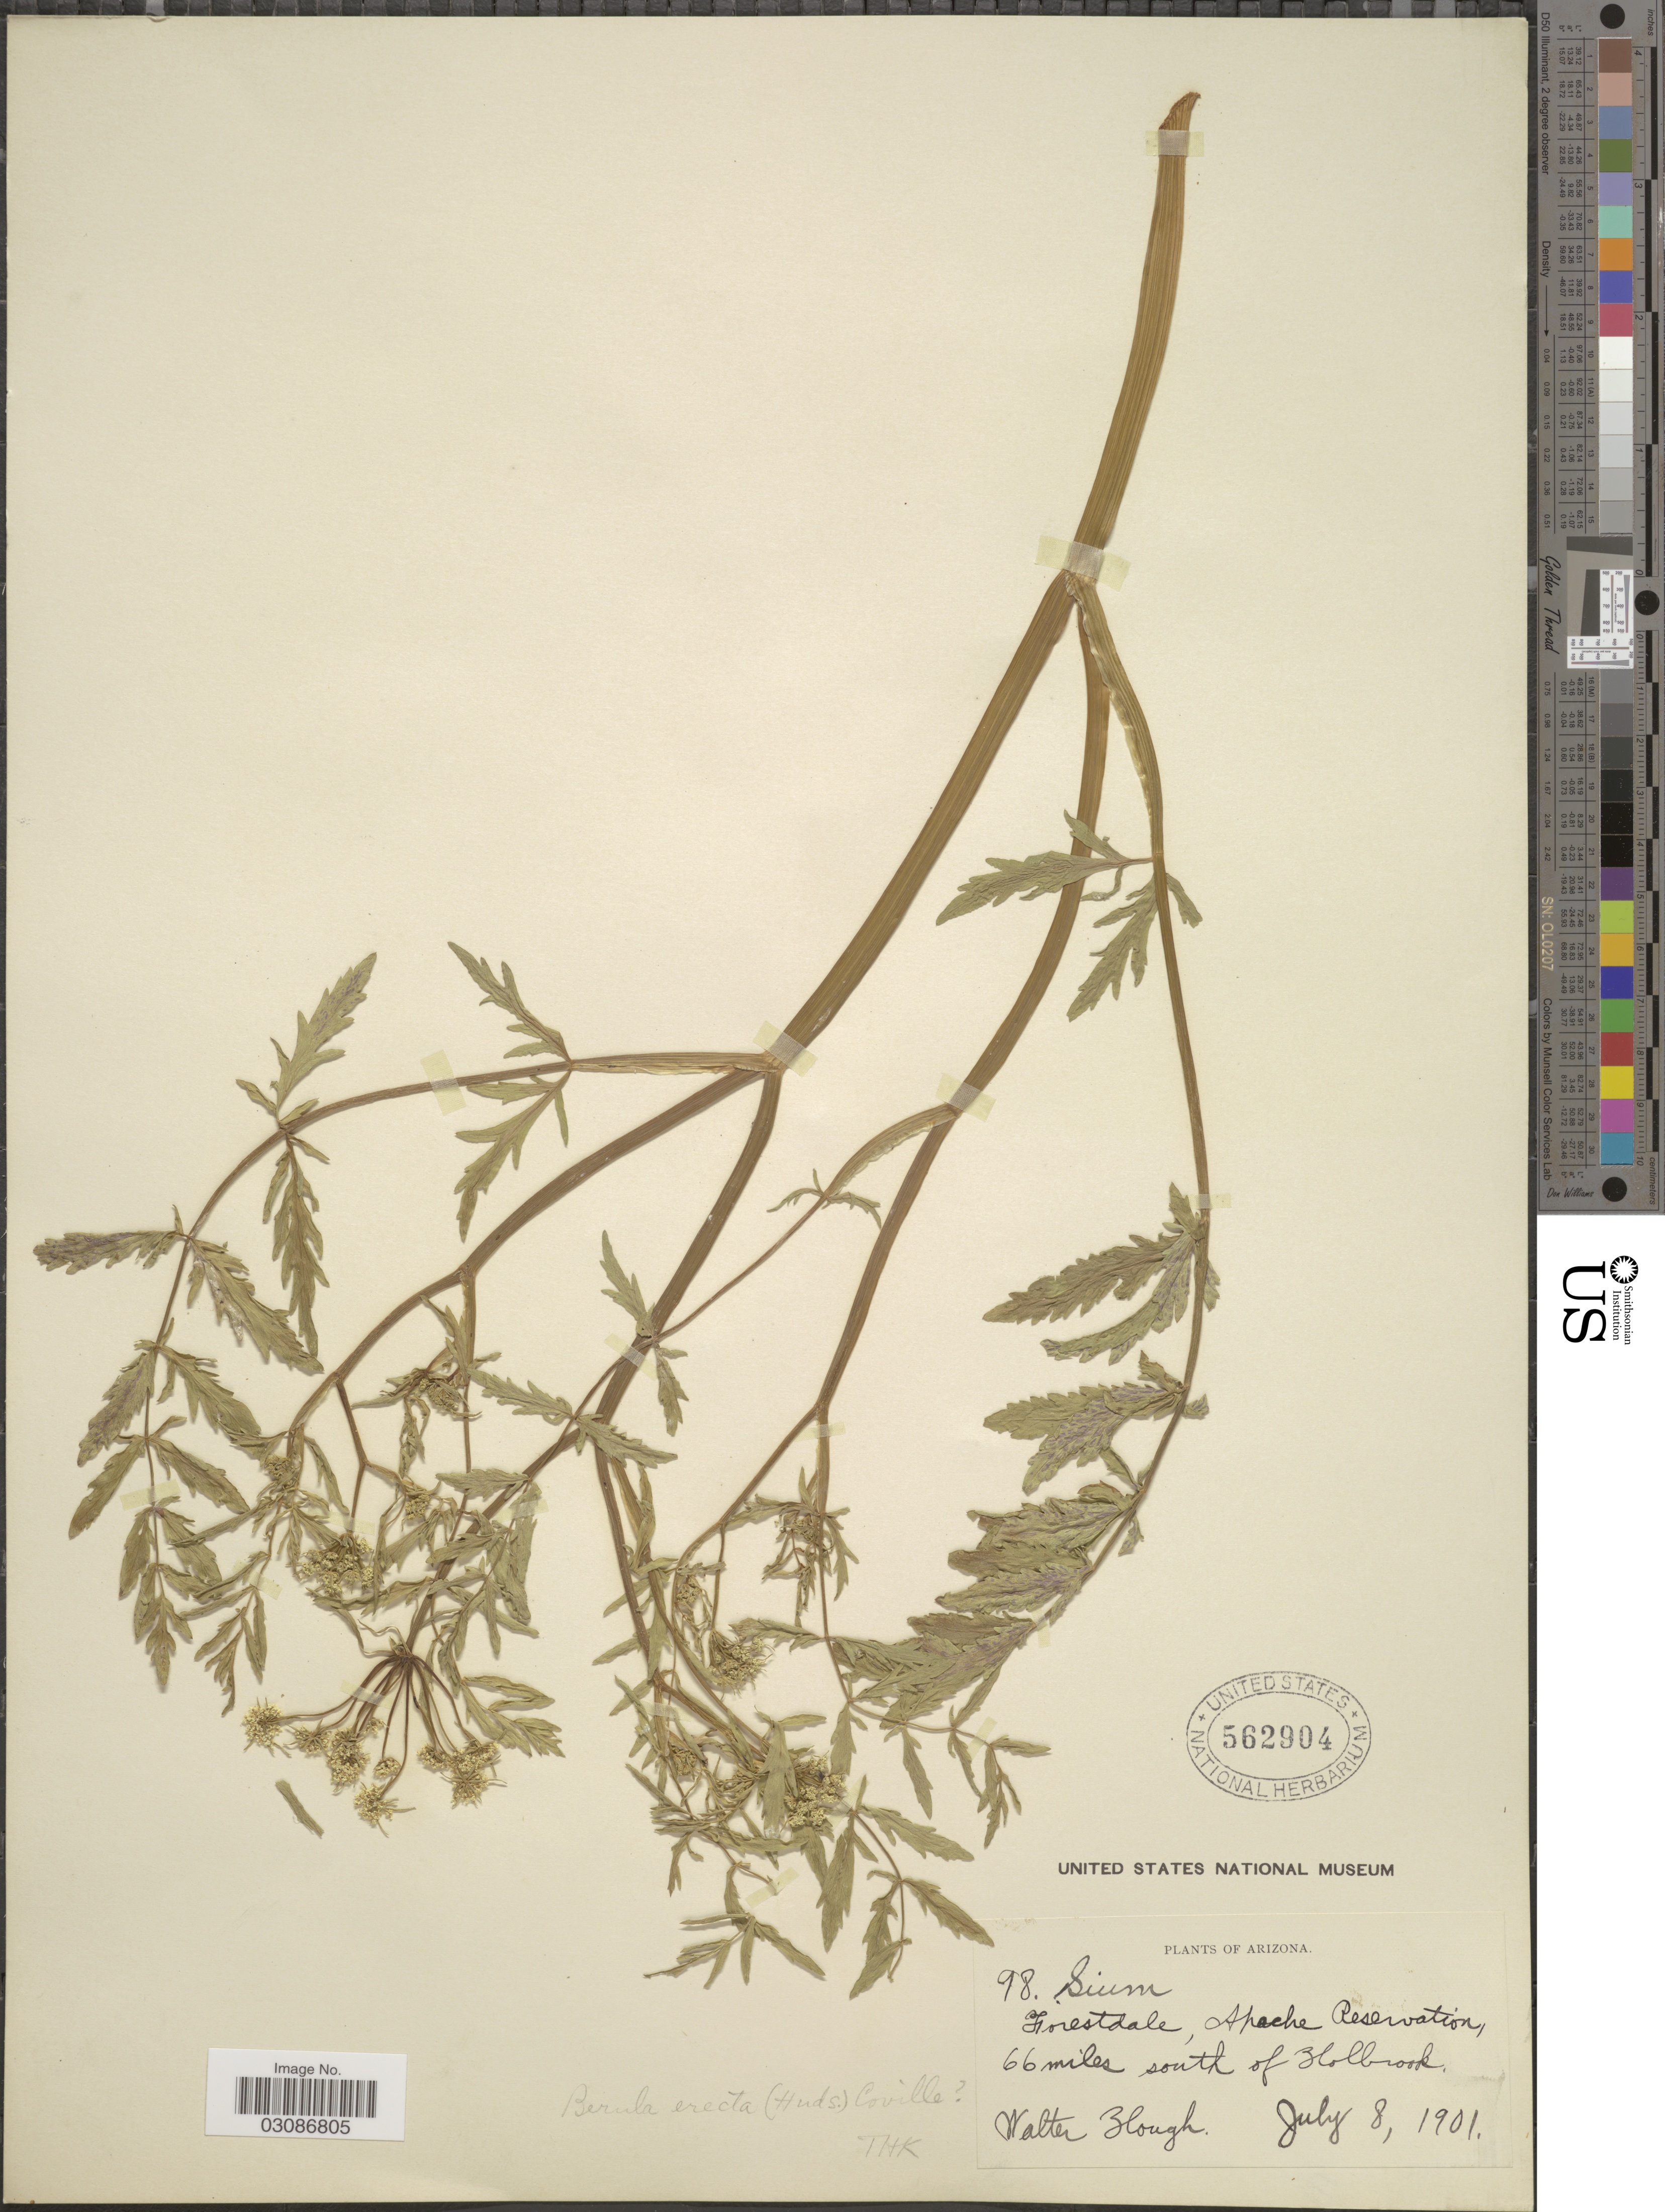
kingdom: Plantae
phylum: Tracheophyta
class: Magnoliopsida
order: Apiales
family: Apiaceae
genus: Berula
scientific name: Berula erecta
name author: (Huds.) Coville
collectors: W. Hough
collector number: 98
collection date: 1901-07-08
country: United States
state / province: Arizona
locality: Forestdale, Apache Reservation, 66 miles south of Holbrook.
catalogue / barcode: US 562904